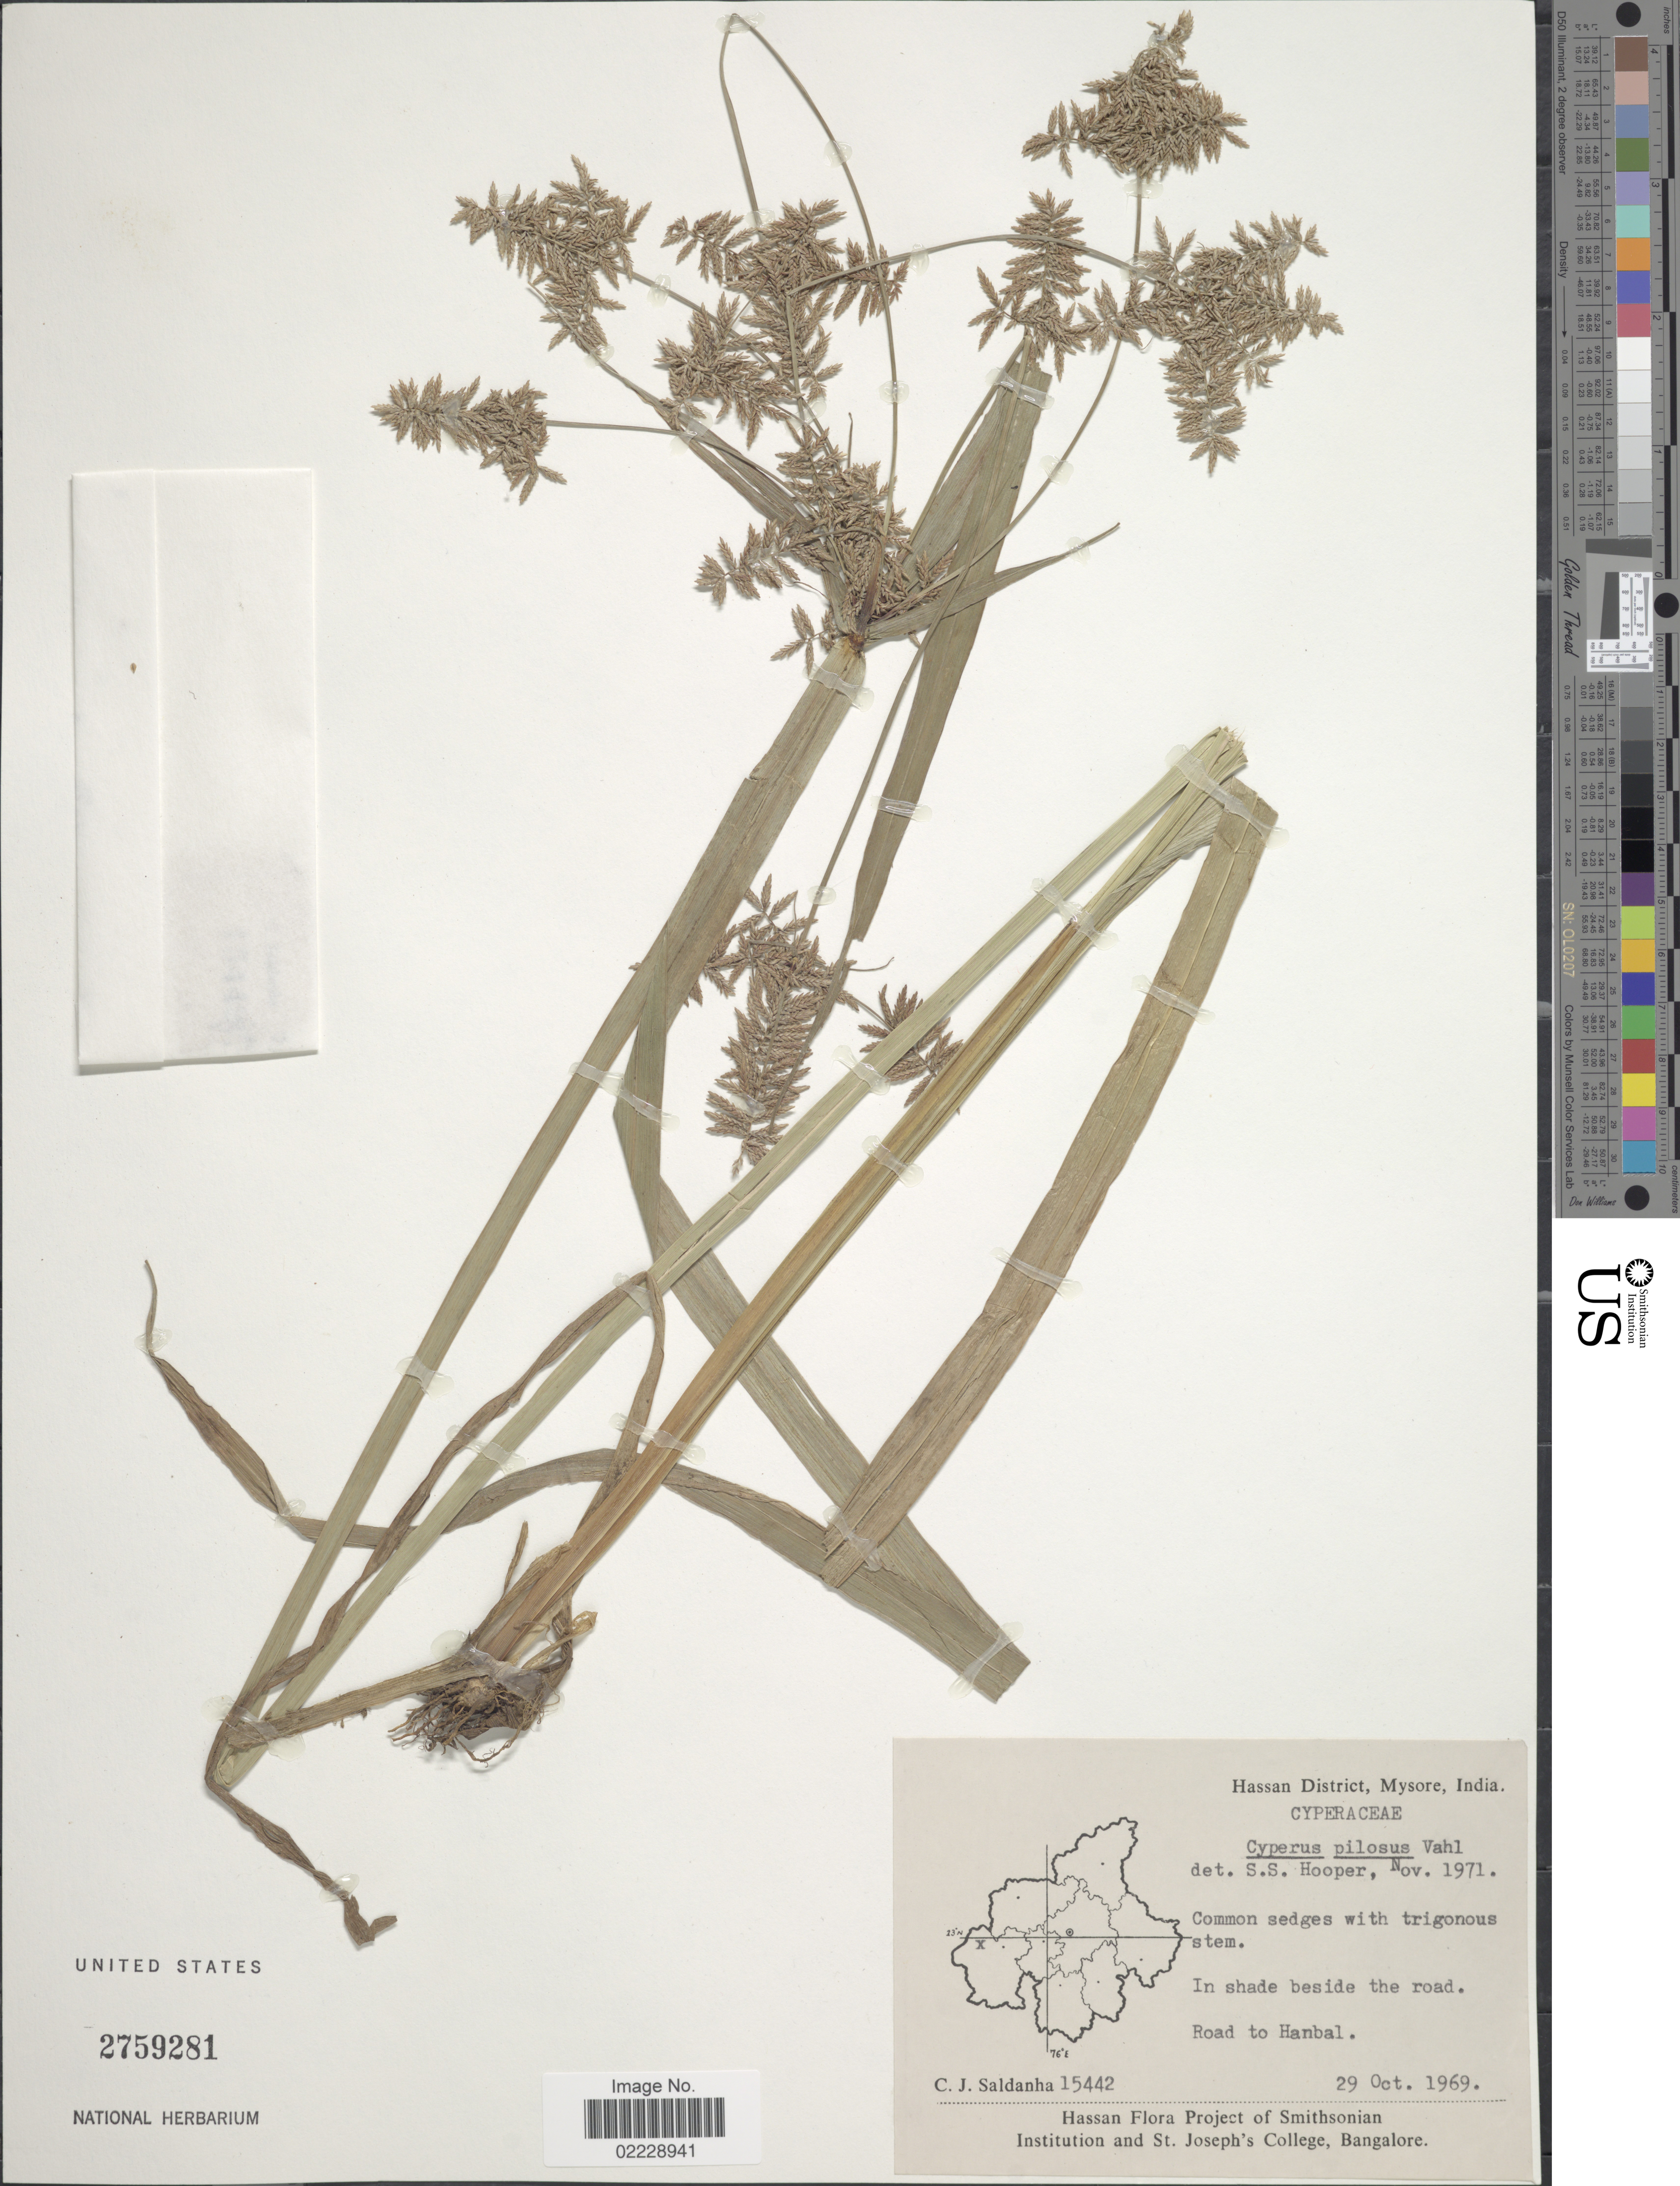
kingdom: Plantae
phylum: Tracheophyta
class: Liliopsida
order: Poales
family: Cyperaceae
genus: Cyperus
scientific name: Cyperus pilosus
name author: Vahl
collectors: C. J. Saldanha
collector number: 15442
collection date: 1969-10-29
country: India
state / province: Karnataka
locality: Hassan District, Mysore. Road to Hanbal. In side beside the road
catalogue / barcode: US 2759281